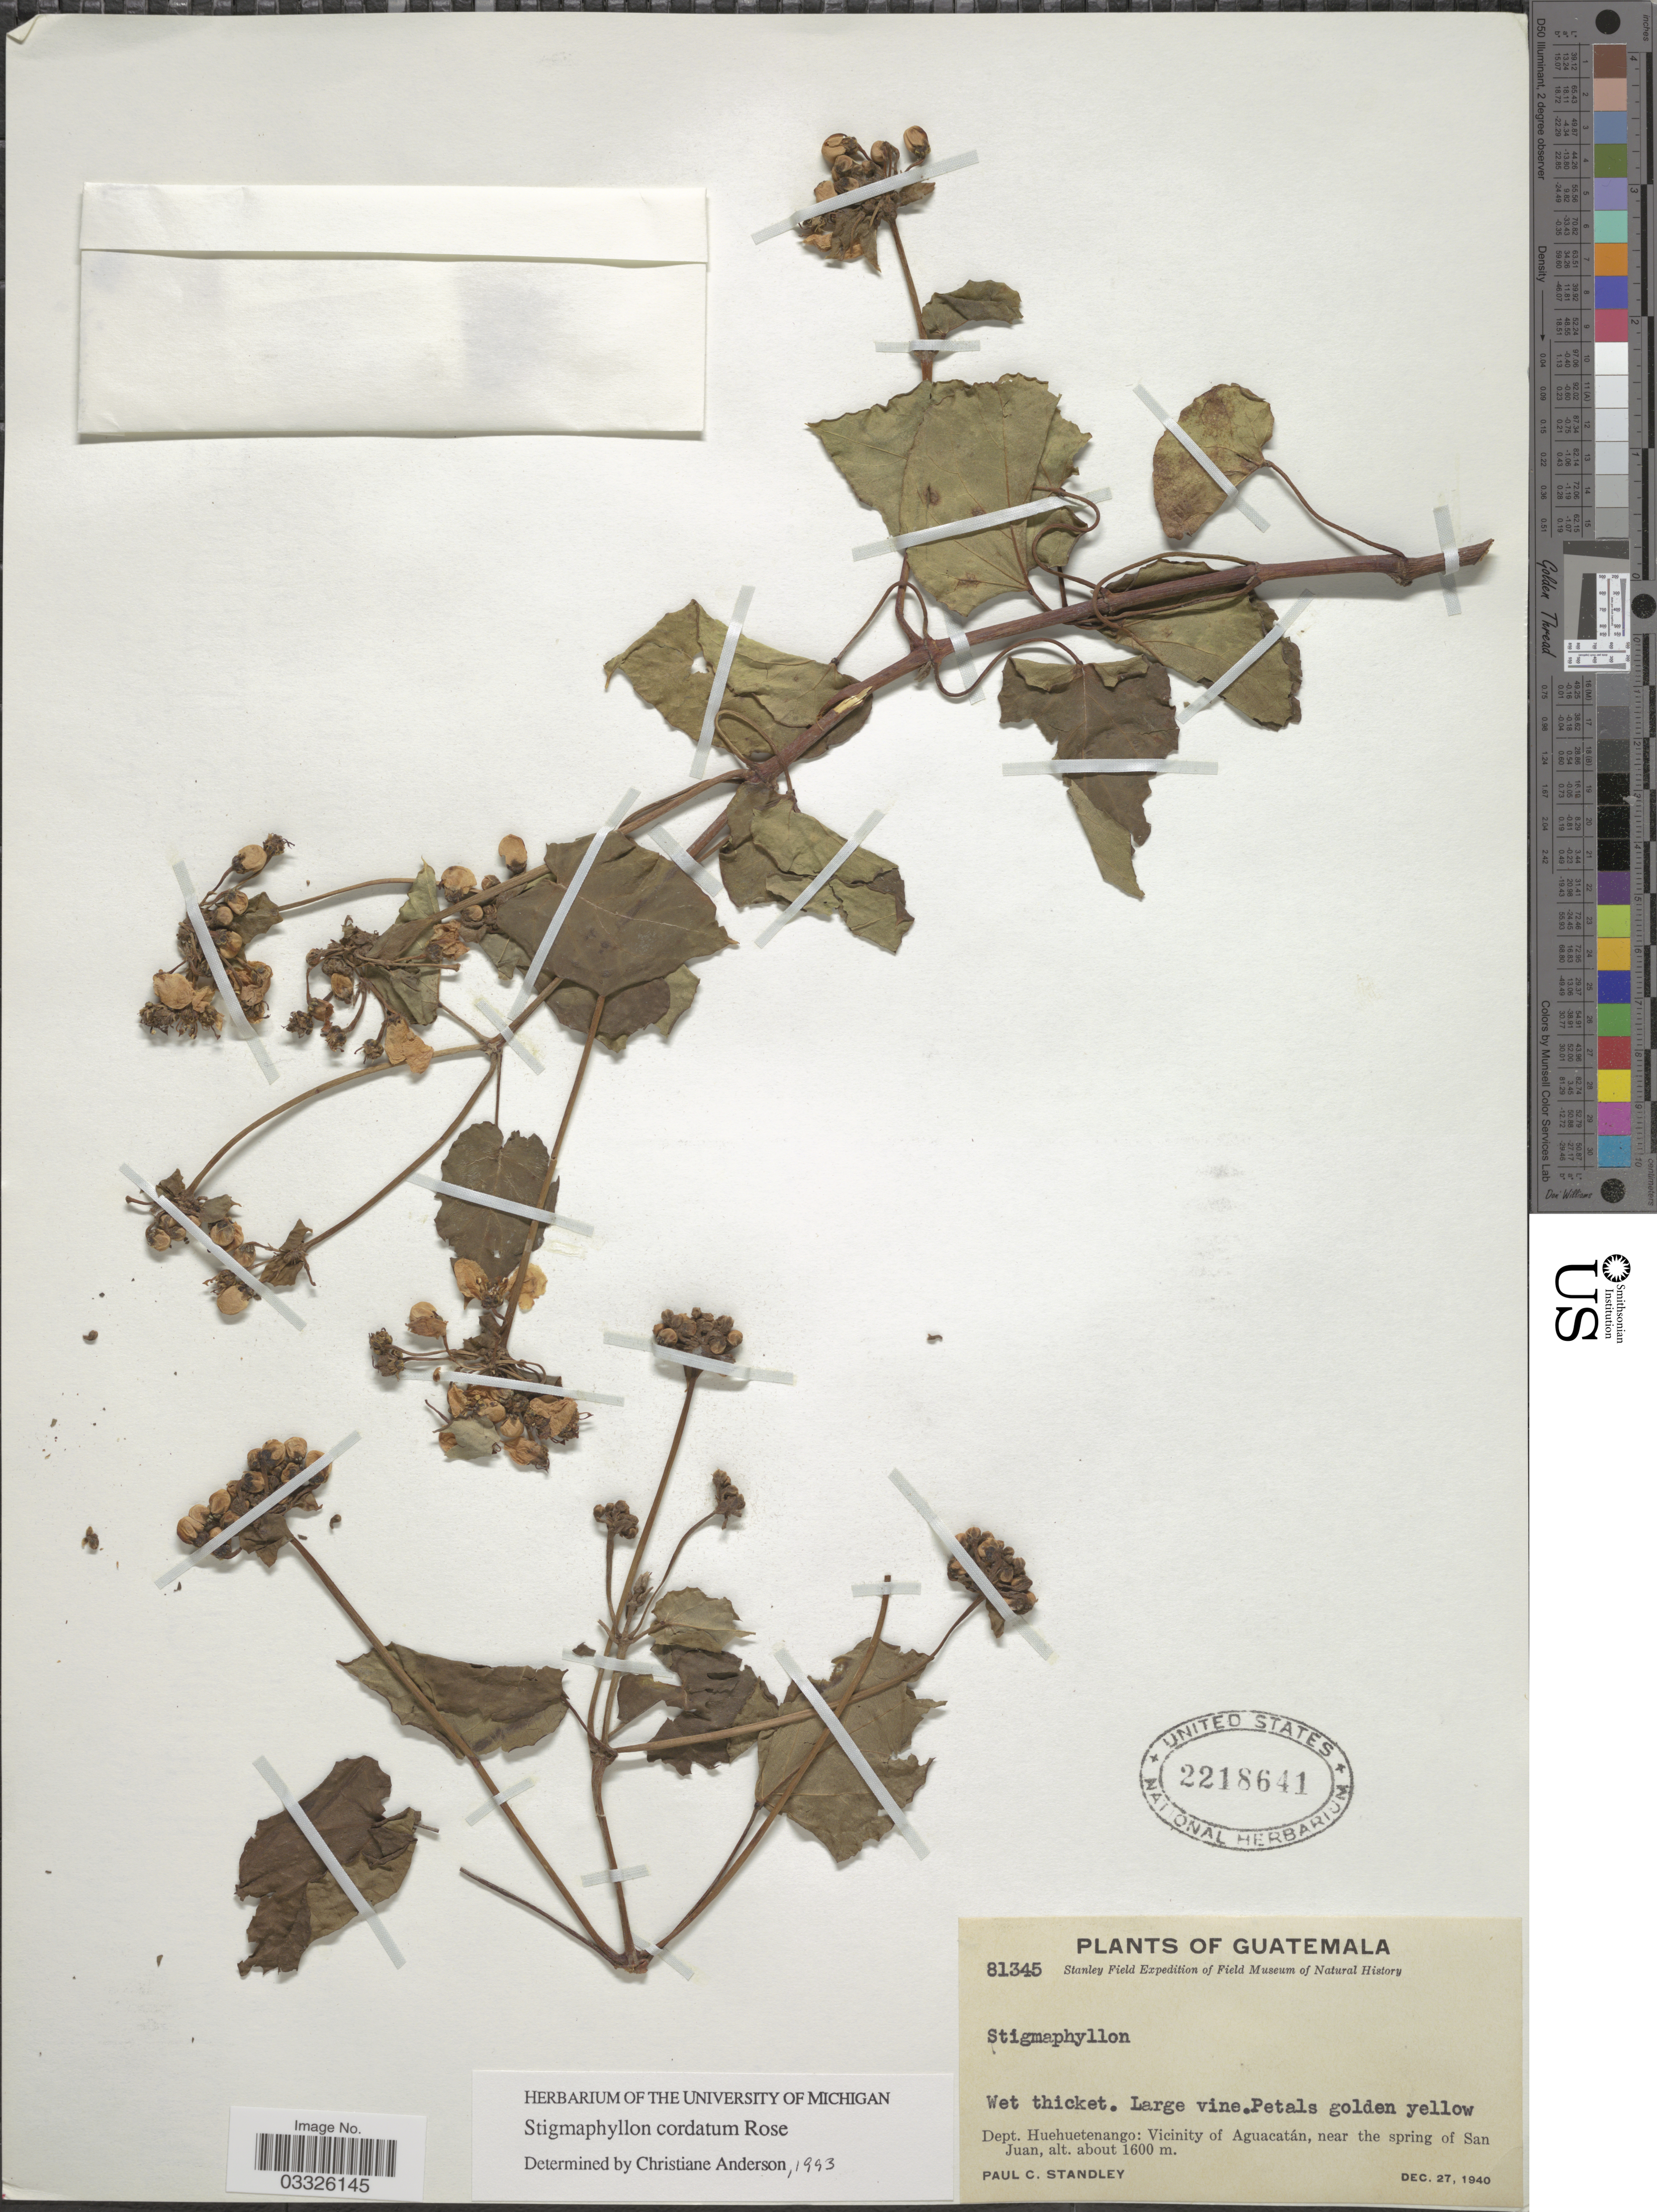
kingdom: Plantae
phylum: Tracheophyta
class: Magnoliopsida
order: Malpighiales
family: Malpighiaceae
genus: Stigmaphyllon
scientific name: Stigmaphyllon cordatum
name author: Rose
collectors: P. C. Standley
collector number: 81345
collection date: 1940-12-27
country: Guatemala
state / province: Huehuetenango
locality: Dept. Huehuetenango: Vicinity of Aguacatán, near the spring of San Juan.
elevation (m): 1600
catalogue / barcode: US 2218641